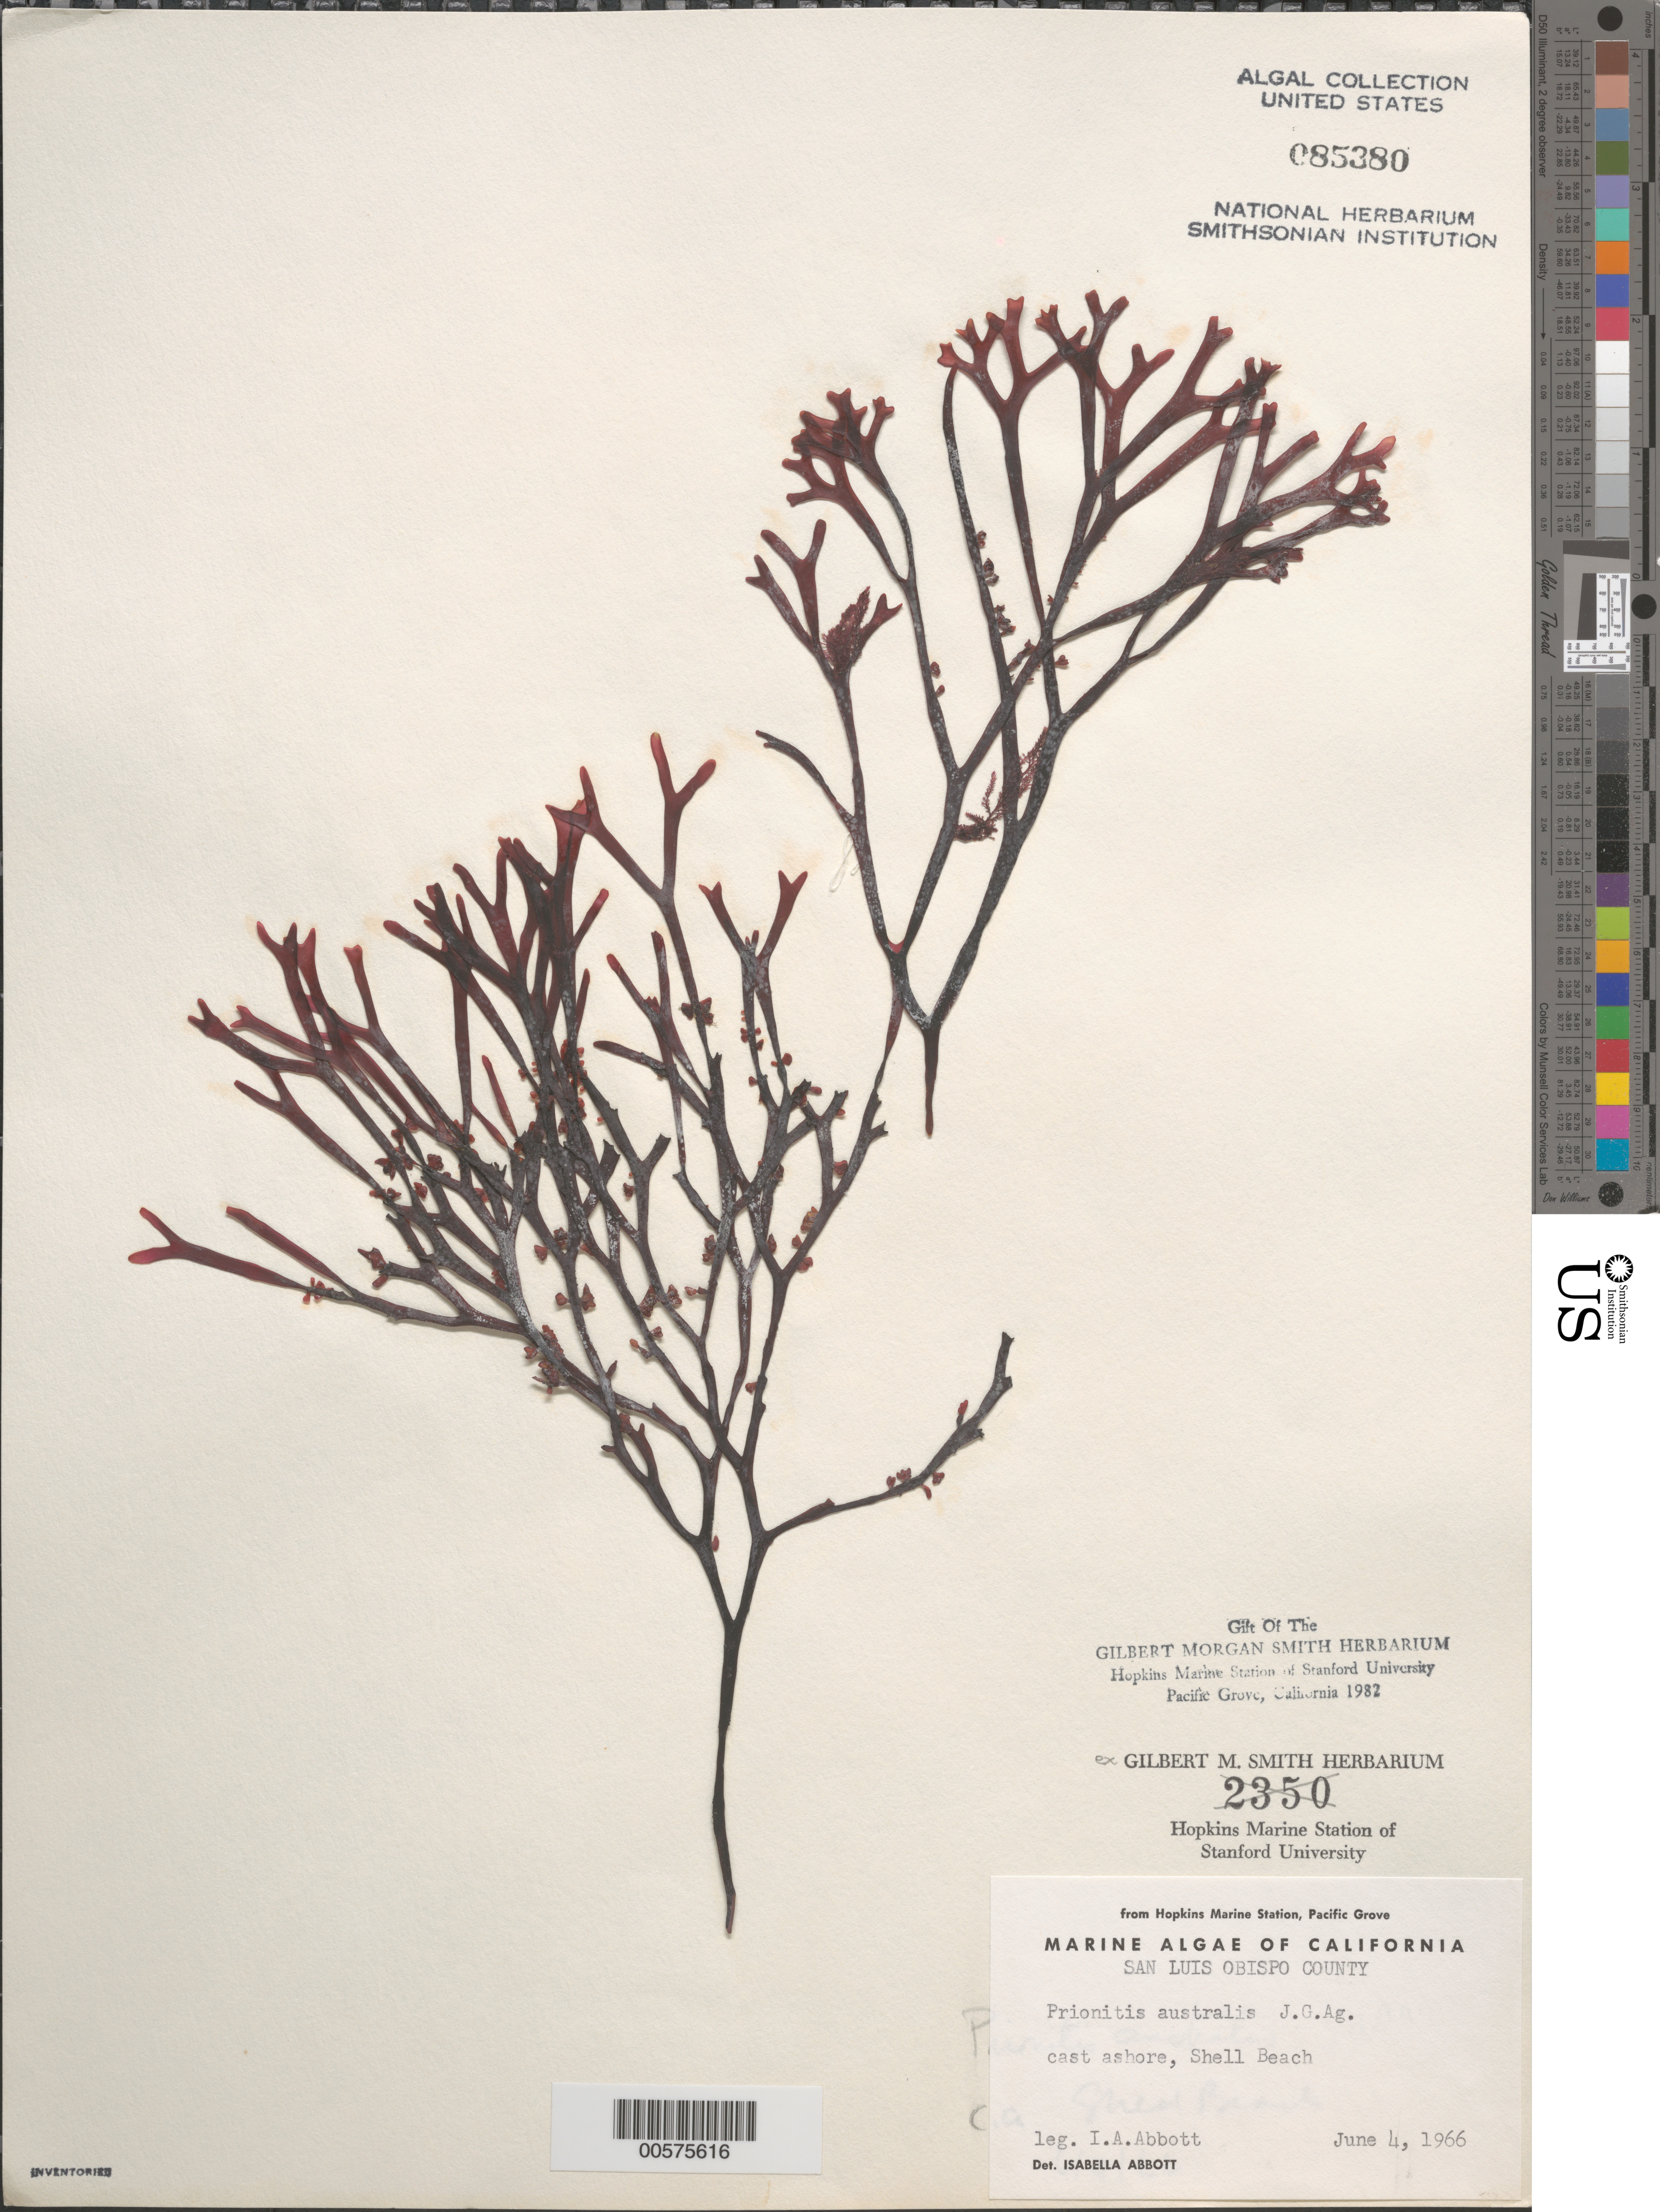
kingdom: Plantae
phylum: Rhodophyta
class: Florideophyceae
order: Cryptonemiales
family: Cryptonemiaceae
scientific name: Prionitis australis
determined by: Abbott, Isabella A.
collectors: I. A. Abbott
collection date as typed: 04 Jun 1966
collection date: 1966-06-04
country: United States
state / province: California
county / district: San Luis Obispo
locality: Shell Beach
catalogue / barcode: US 85380